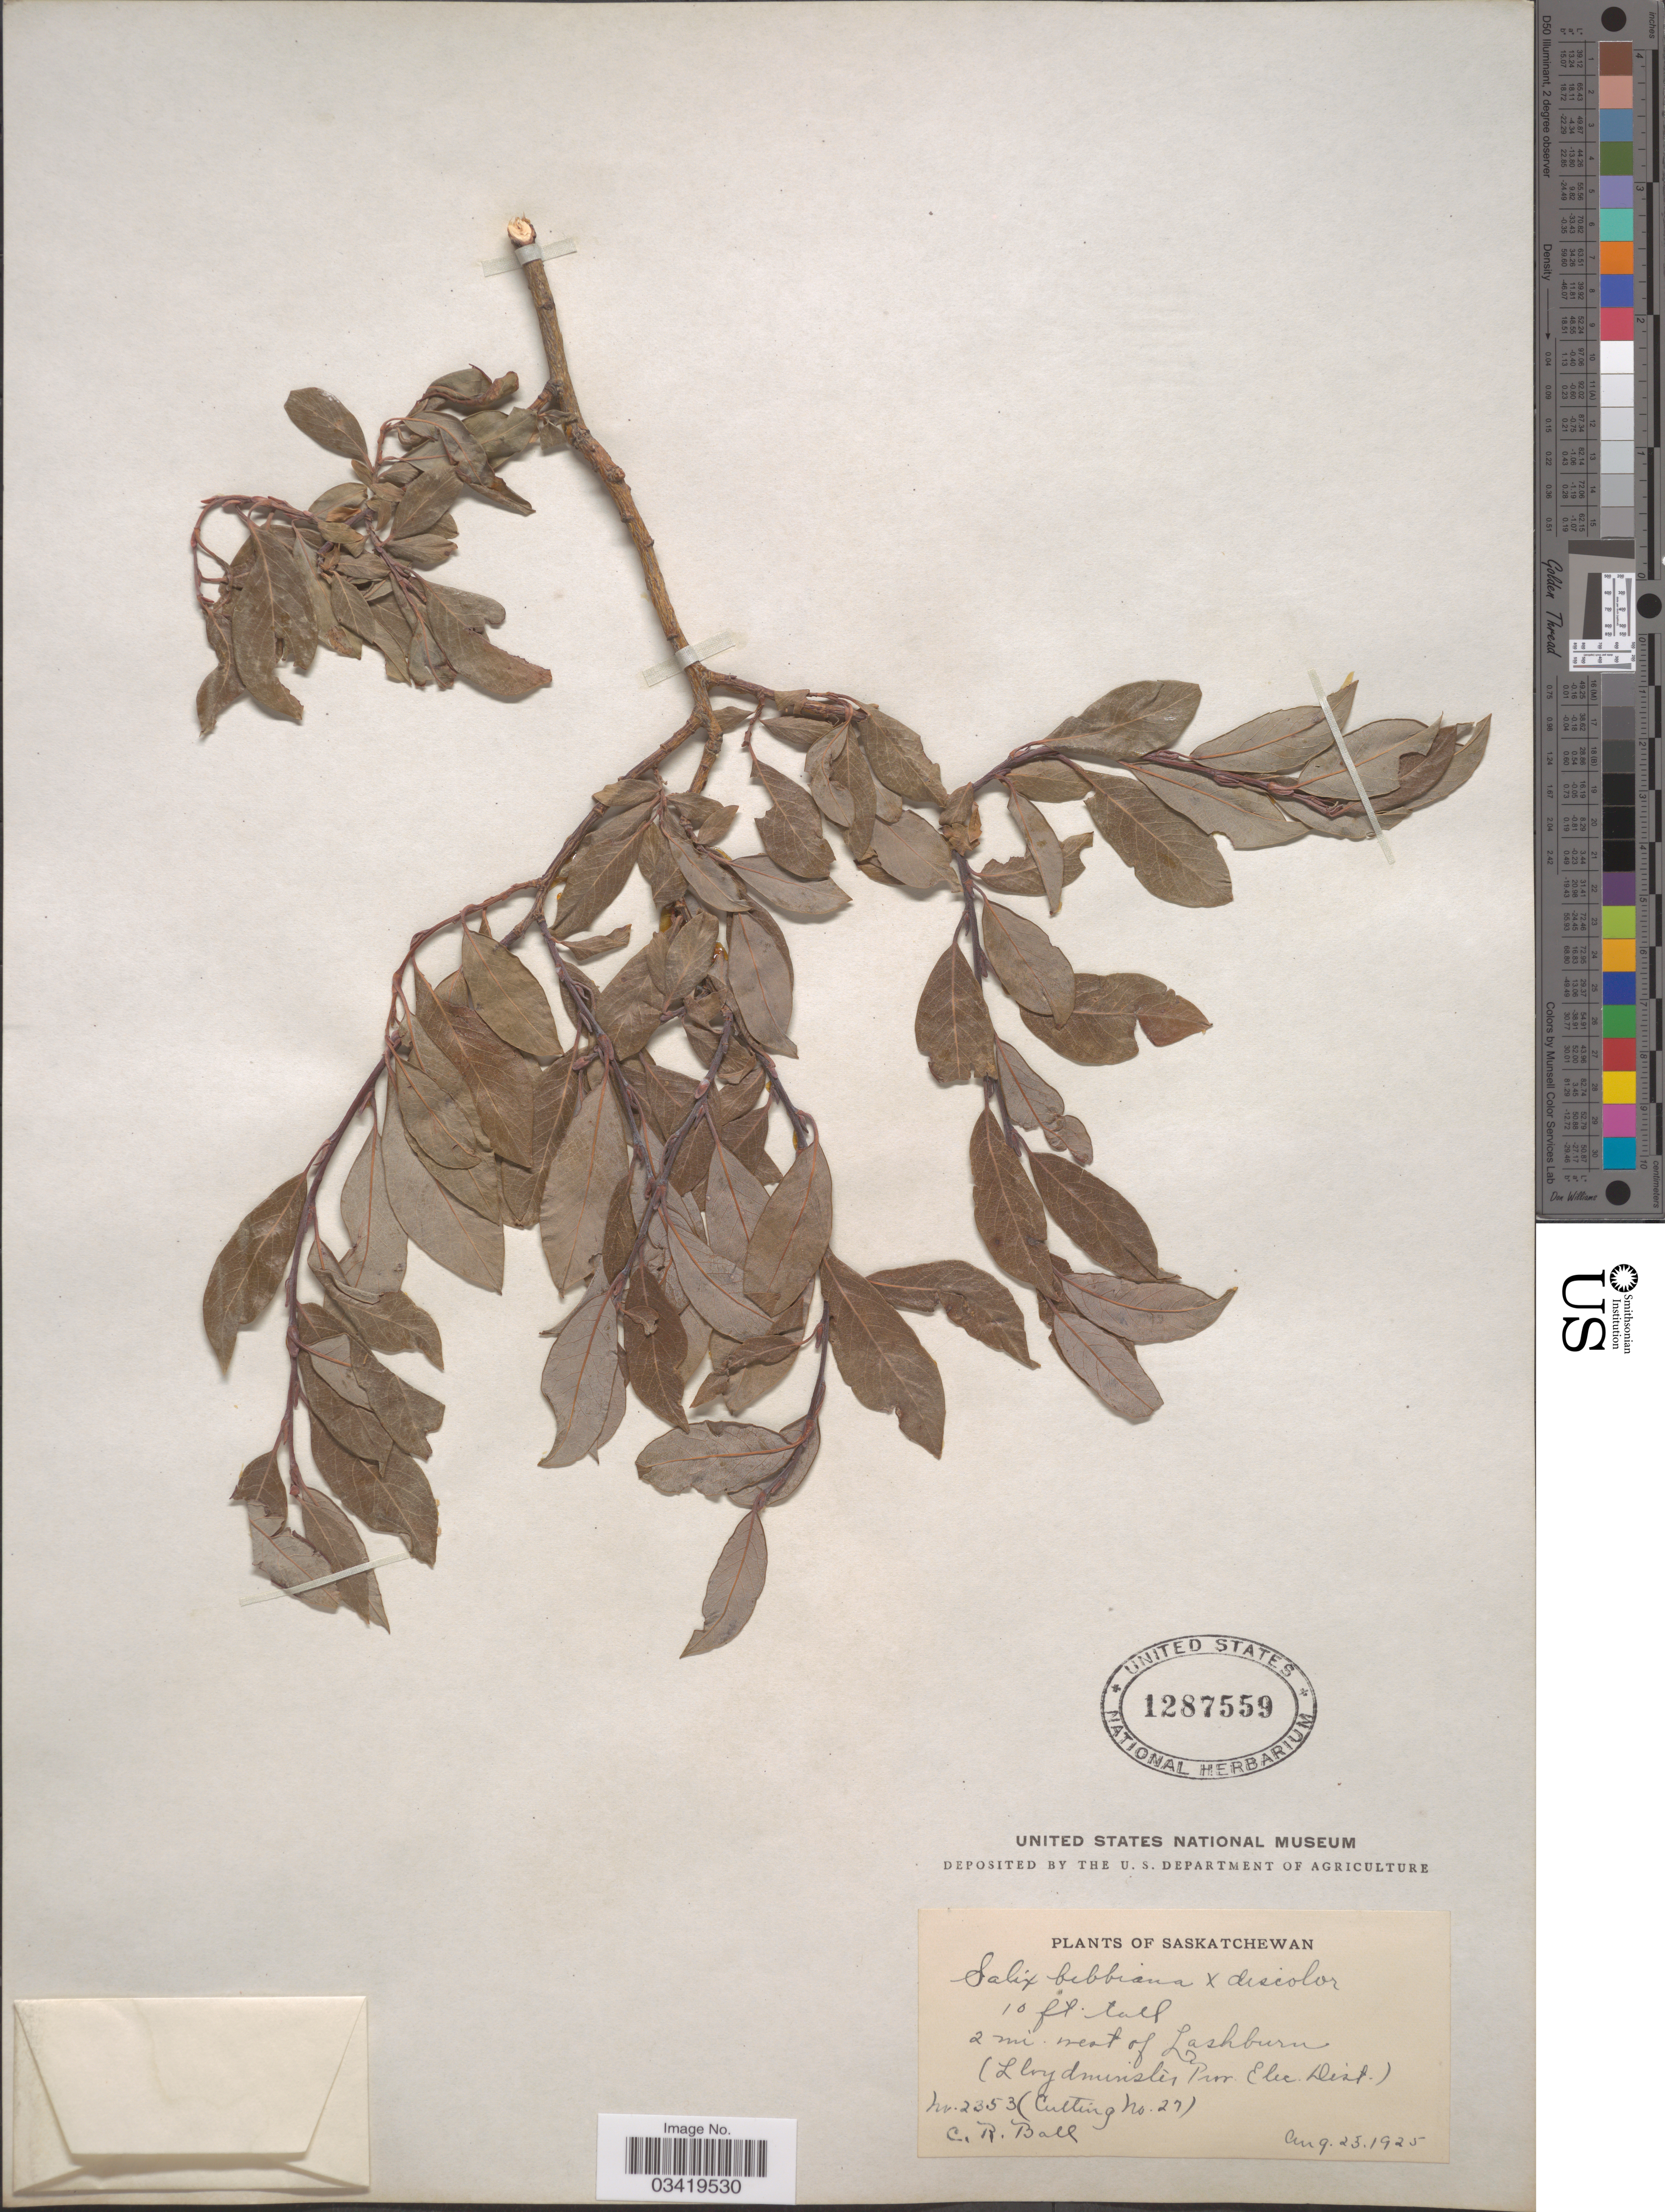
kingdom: Plantae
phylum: Tracheophyta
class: Magnoliopsida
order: Malpighiales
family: Salicaceae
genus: Salix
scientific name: Salix bebbiana x S. discolor Muhl.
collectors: C. R. Ball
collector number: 2353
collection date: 1925-08-23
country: Canada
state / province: Saskatchewan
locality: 2 mi. west of Lashburn.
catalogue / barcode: US 1287559